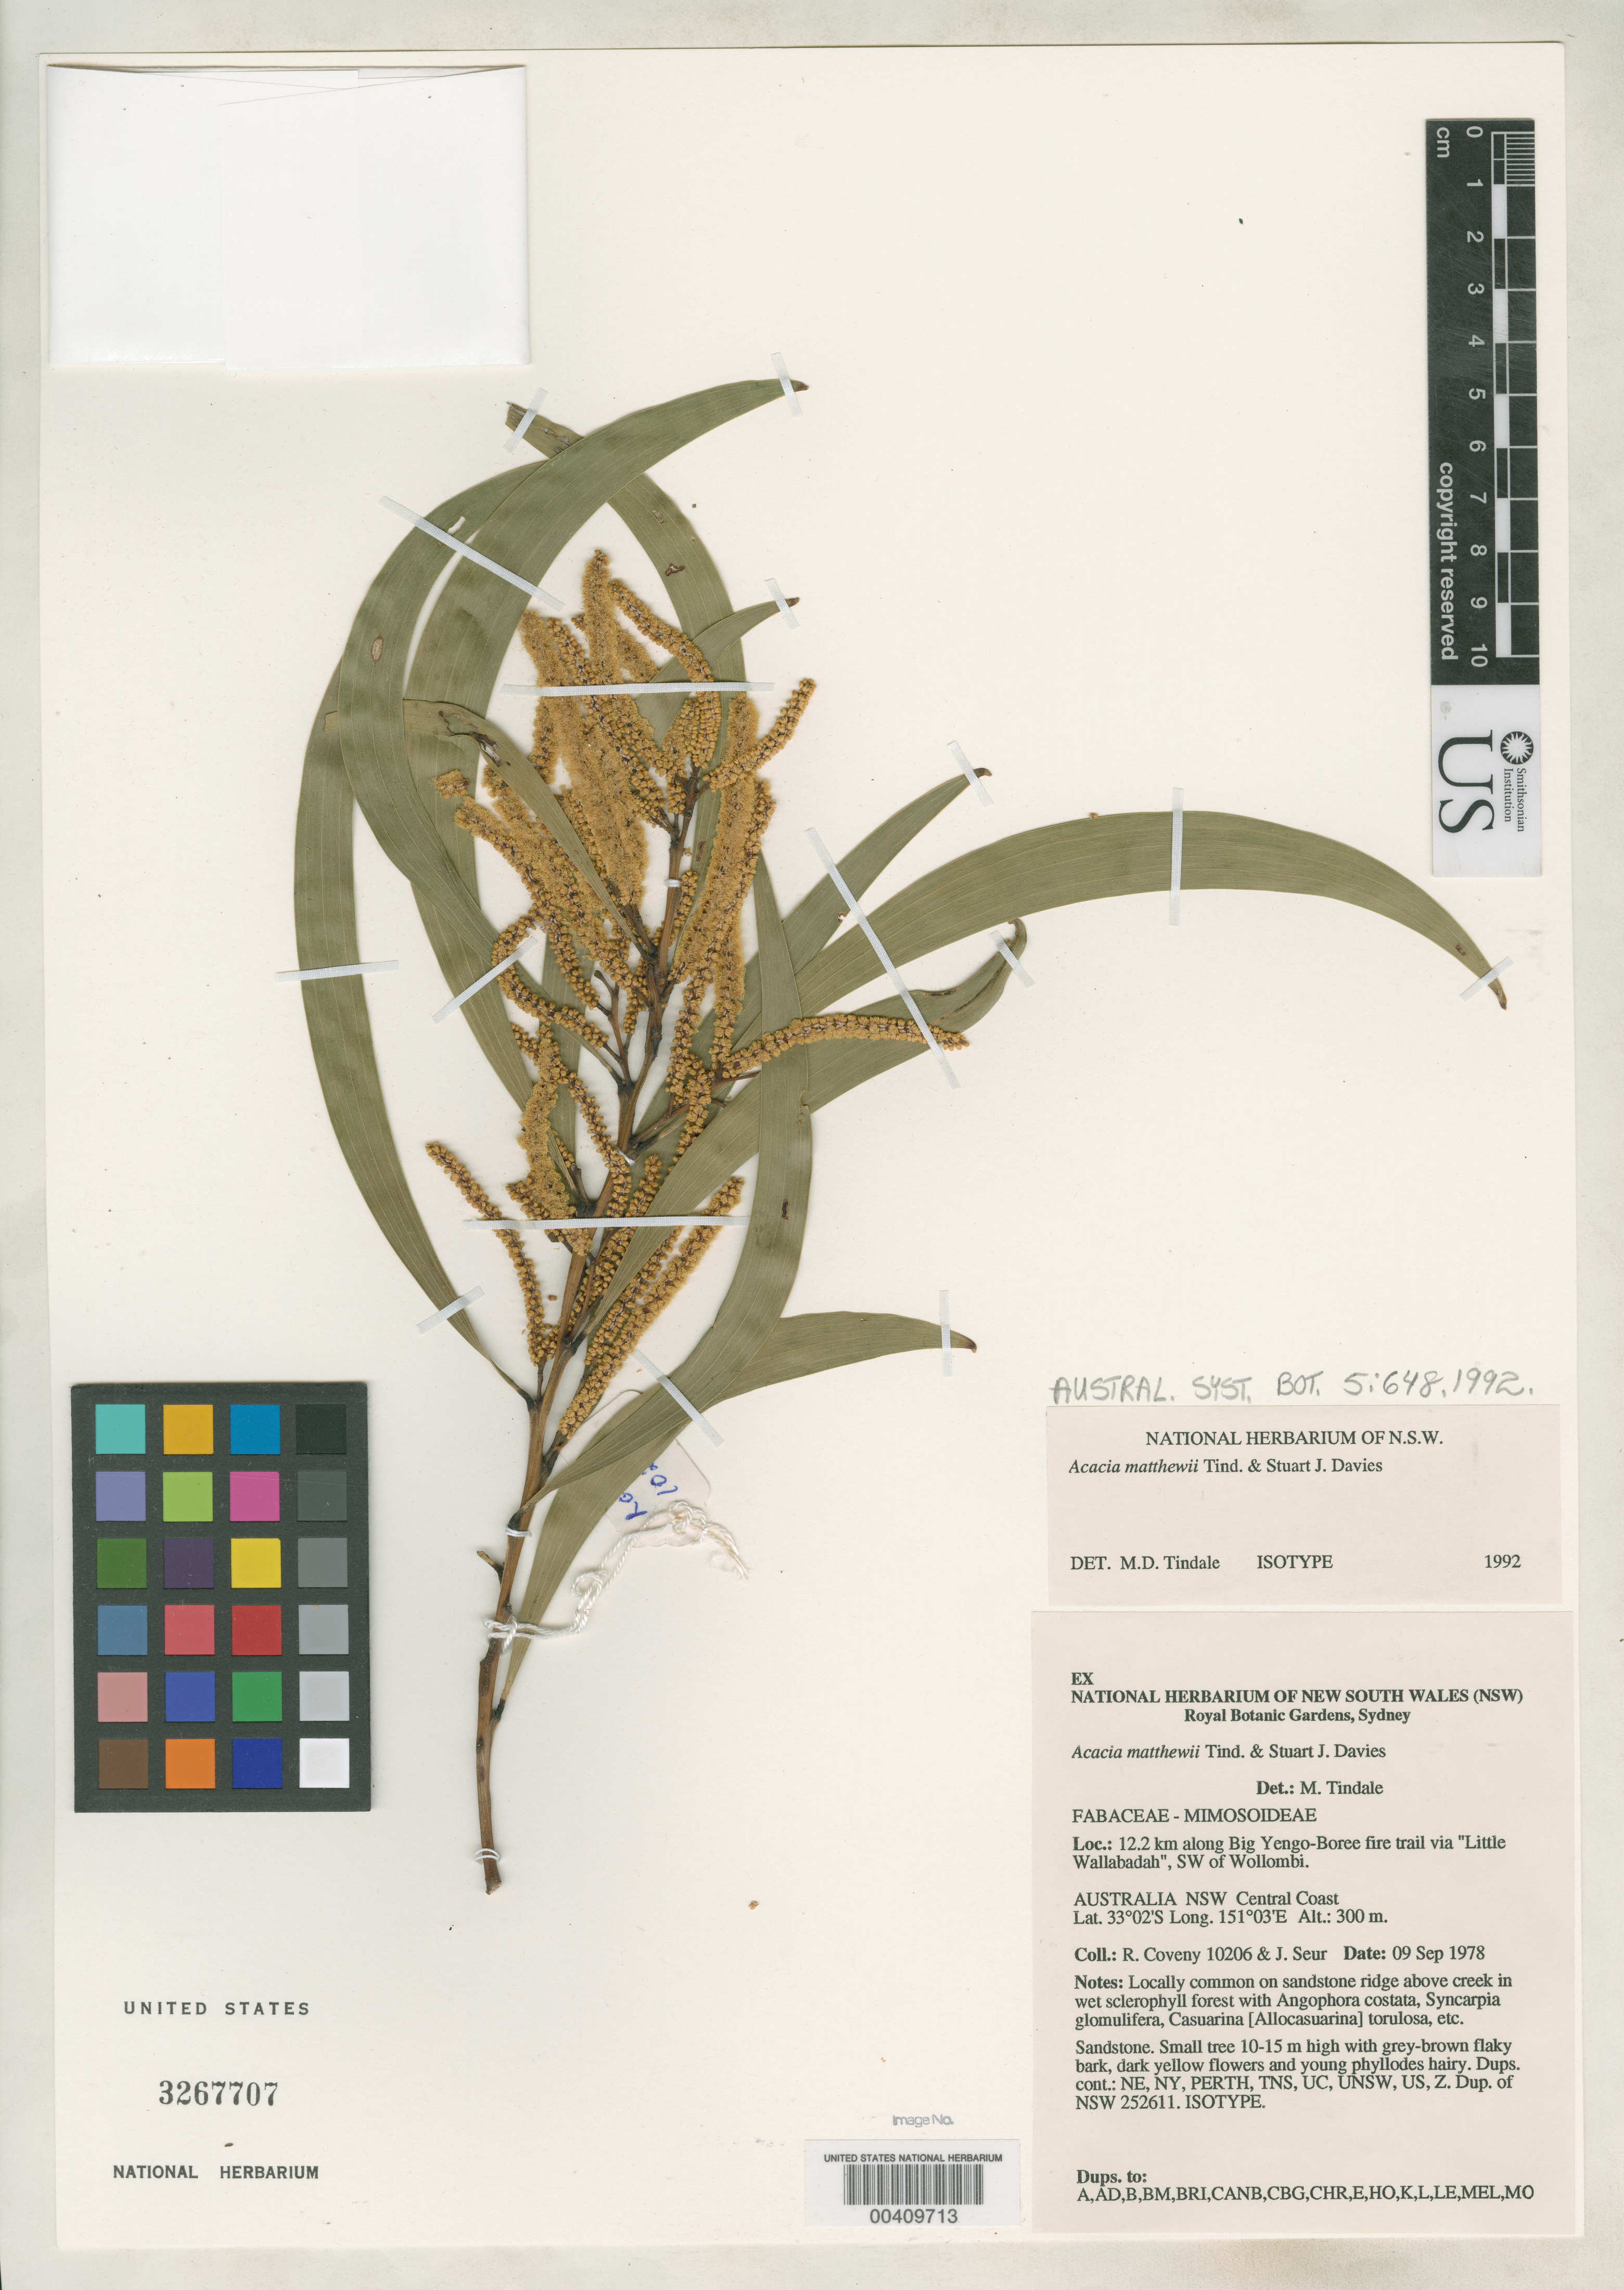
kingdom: Plantae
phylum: Tracheophyta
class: Magnoliopsida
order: Fabales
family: Fabaceae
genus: Acacia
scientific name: Acacia matthewii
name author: Tindale & S.J. Davies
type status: Isotype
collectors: R. Coveny & J. Seur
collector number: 10206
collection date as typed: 09 Sep 1978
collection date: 1978-09-09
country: Australia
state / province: New South Wales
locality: Central coast, 12. 2 km along Big Yengo-Boree fire trail via "Little Wallabadah", SW of Wollombi.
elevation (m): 300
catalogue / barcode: US 3267707